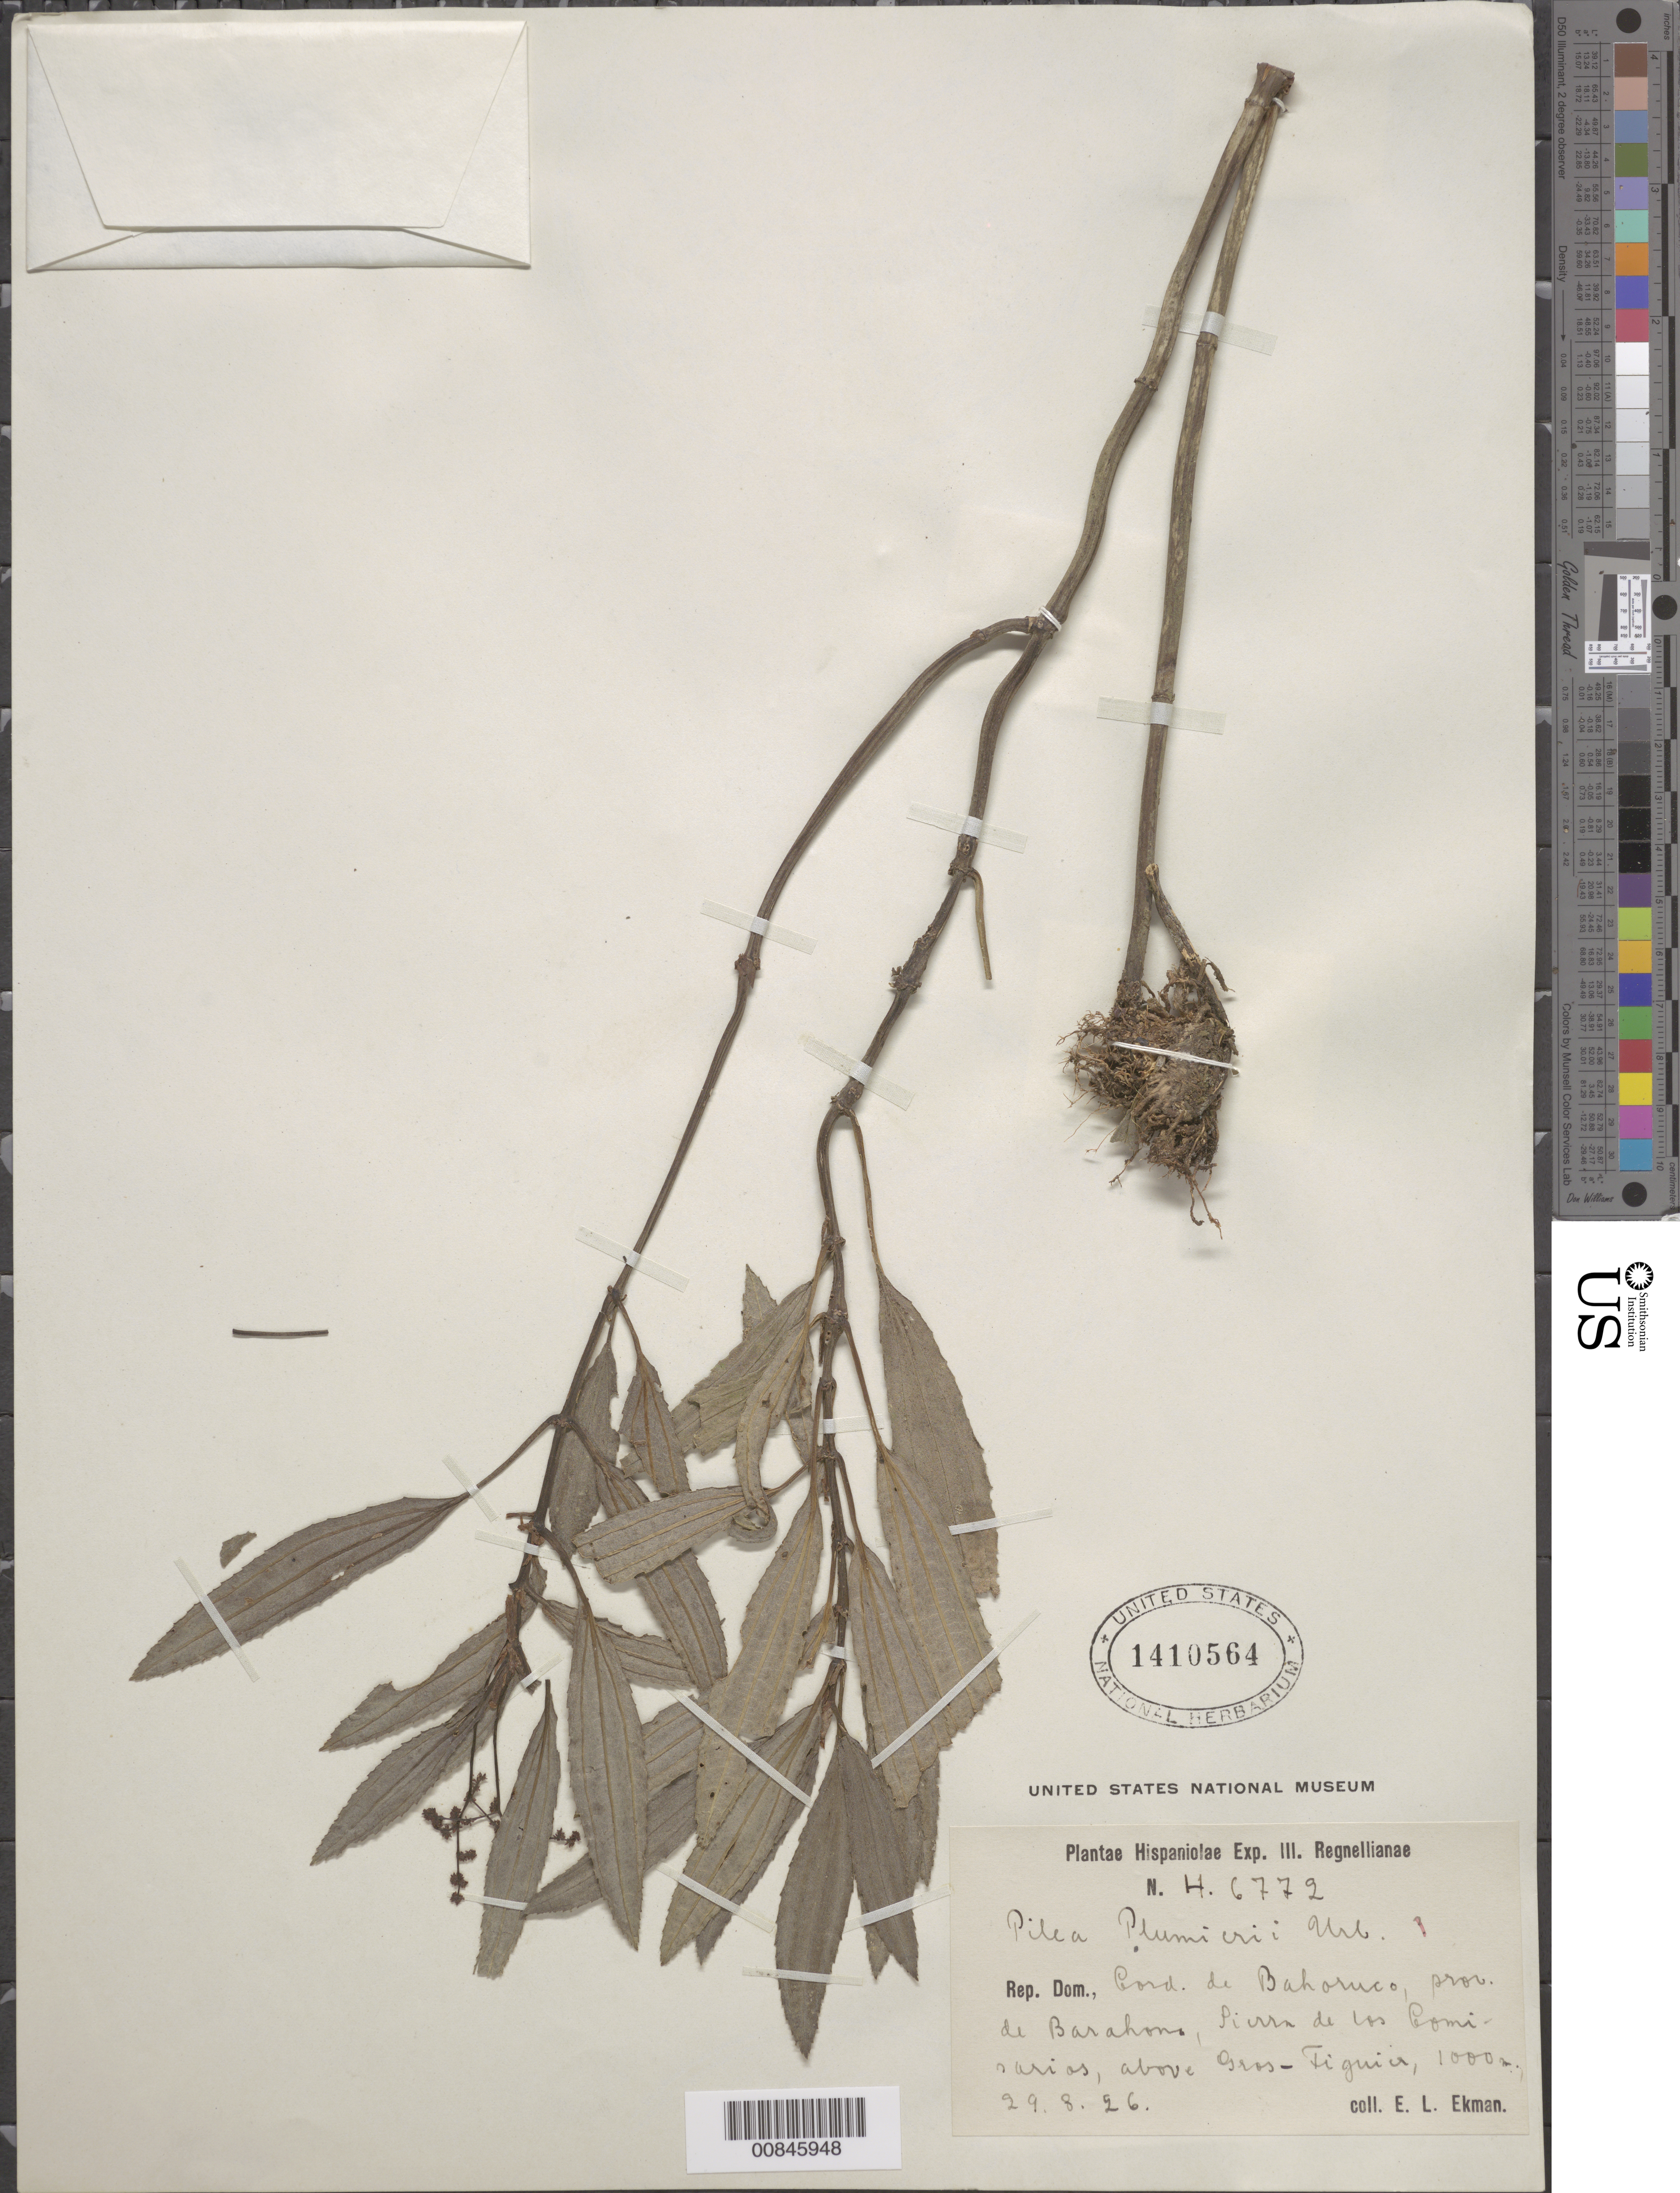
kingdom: Plantae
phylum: Tracheophyta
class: Magnoliopsida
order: Rosales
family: Urticaceae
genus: Pilea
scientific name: Pilea plumieri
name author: Urb.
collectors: E. L. Ekman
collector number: H 6772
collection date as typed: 29 Aug 1926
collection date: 1926-08-29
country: Dominican Republic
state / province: Barahona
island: Hispaniola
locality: Cordillera de Bahoruco, Sierra de los Comisarios, above Gros-Figuier.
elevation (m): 1000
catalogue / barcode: US 1410564